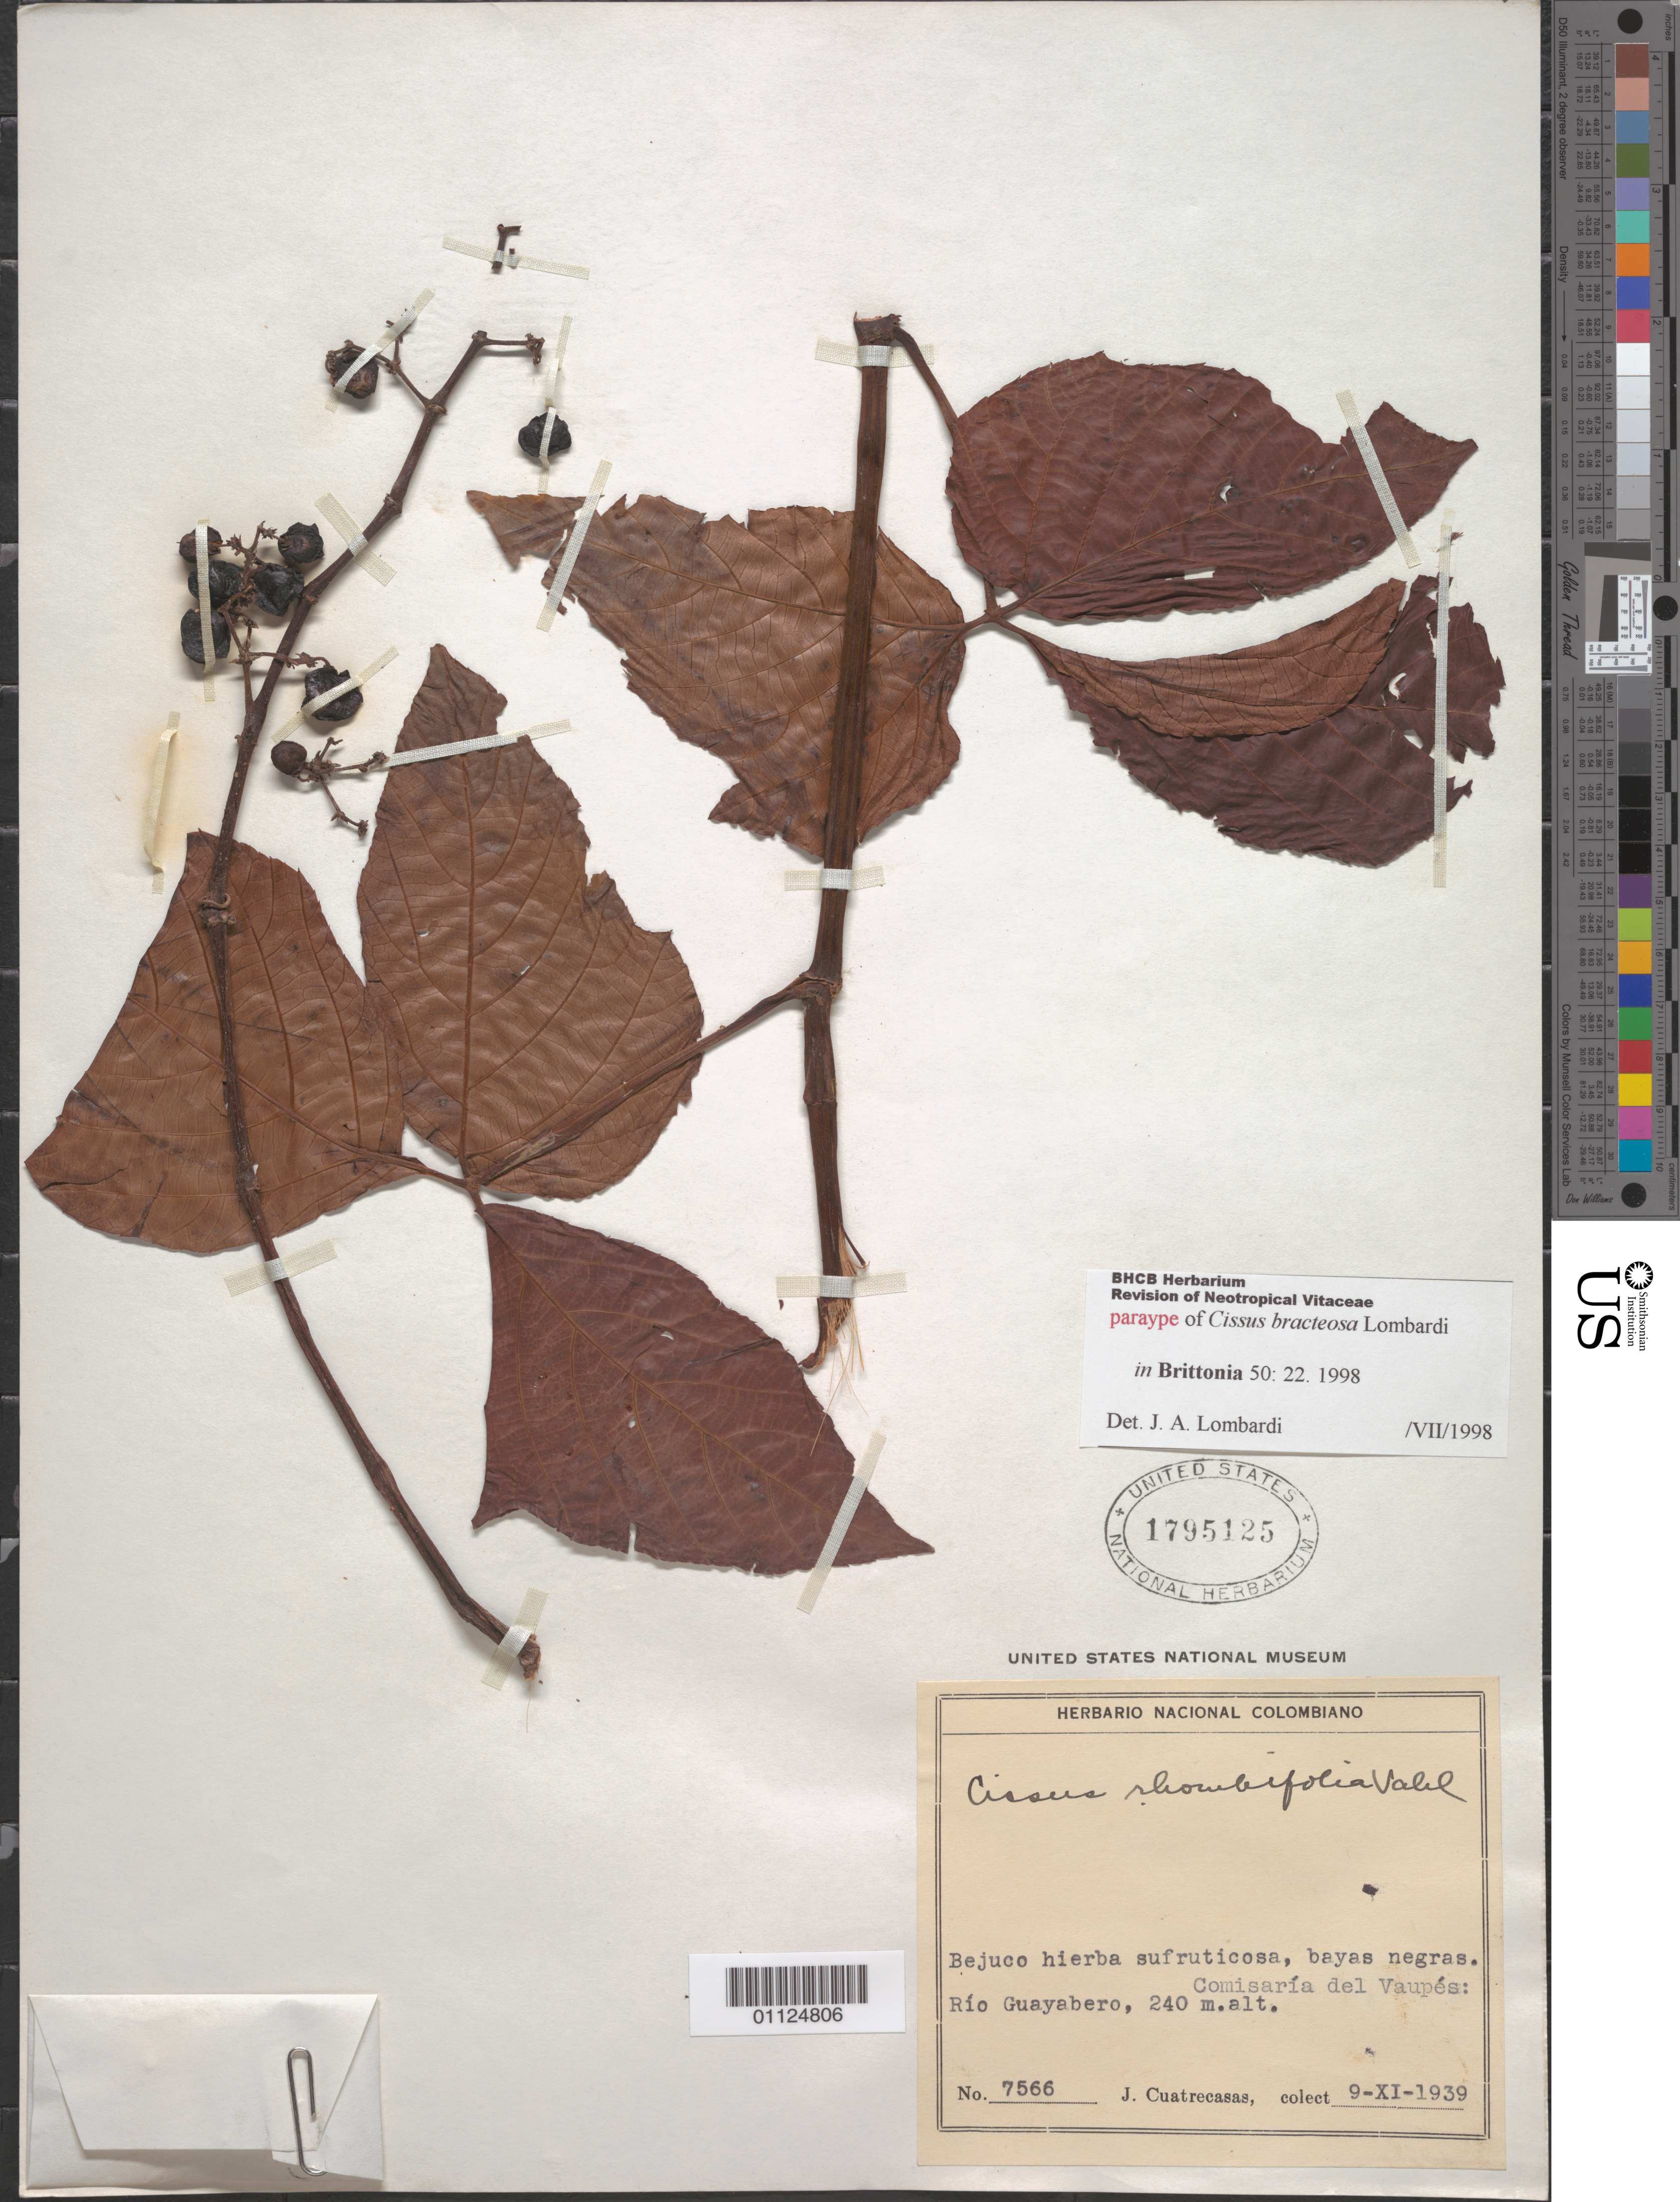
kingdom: Plantae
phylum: Tracheophyta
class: Magnoliopsida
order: Vitales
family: Vitaceae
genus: Cissus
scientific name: Cissus bracteosa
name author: Lombardi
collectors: J. Cuatrecasas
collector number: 7566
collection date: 1939-11-09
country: Colombia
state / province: Vaupés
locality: Comisaria del Vaupes: Rio Guayabero.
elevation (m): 240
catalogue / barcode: US 1795125